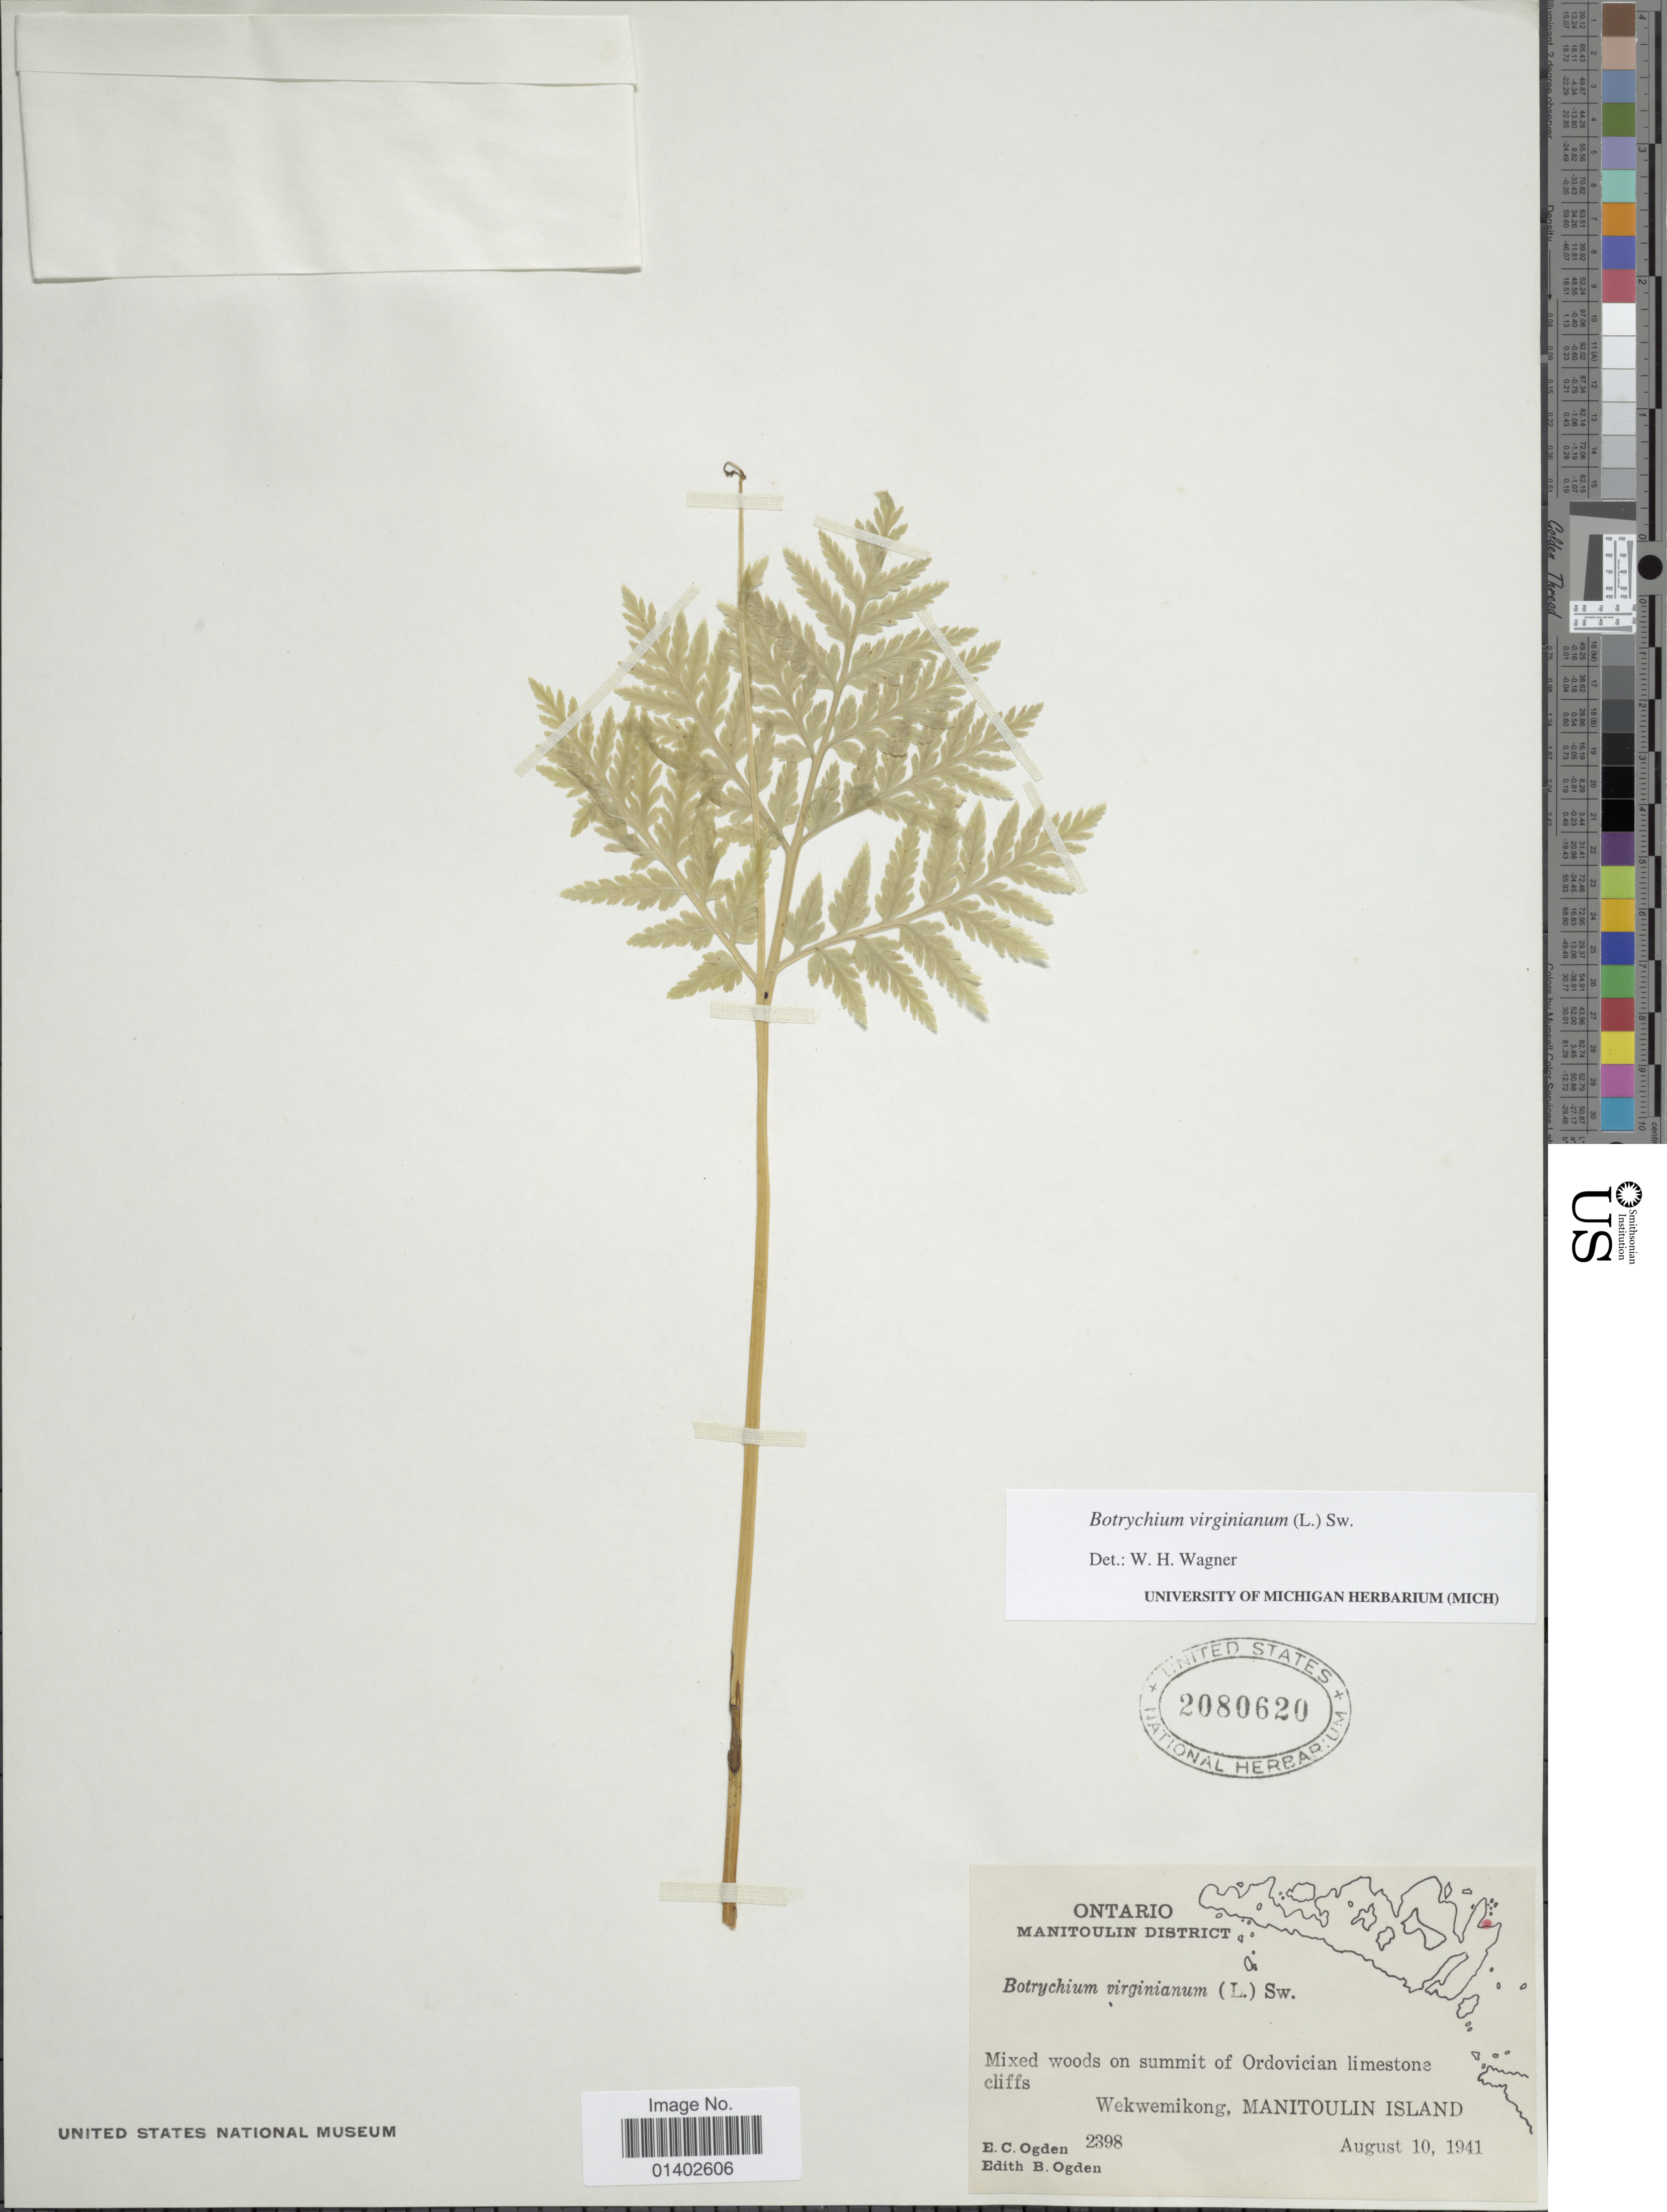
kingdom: Plantae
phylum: Tracheophyta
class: Polypodiopsida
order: Ophioglossales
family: Ophioglossaceae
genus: Botrychium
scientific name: Botrychium virginianum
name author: (L.) Sw.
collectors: E. Ogden & E. Ogden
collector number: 2398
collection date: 1941-08-10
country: Canada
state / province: Ontario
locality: Manitoulin District, Mixed woods on summit of Ordovician limestone cliffs, Wekwemikong, Manitoulin Island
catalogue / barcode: US 2080620